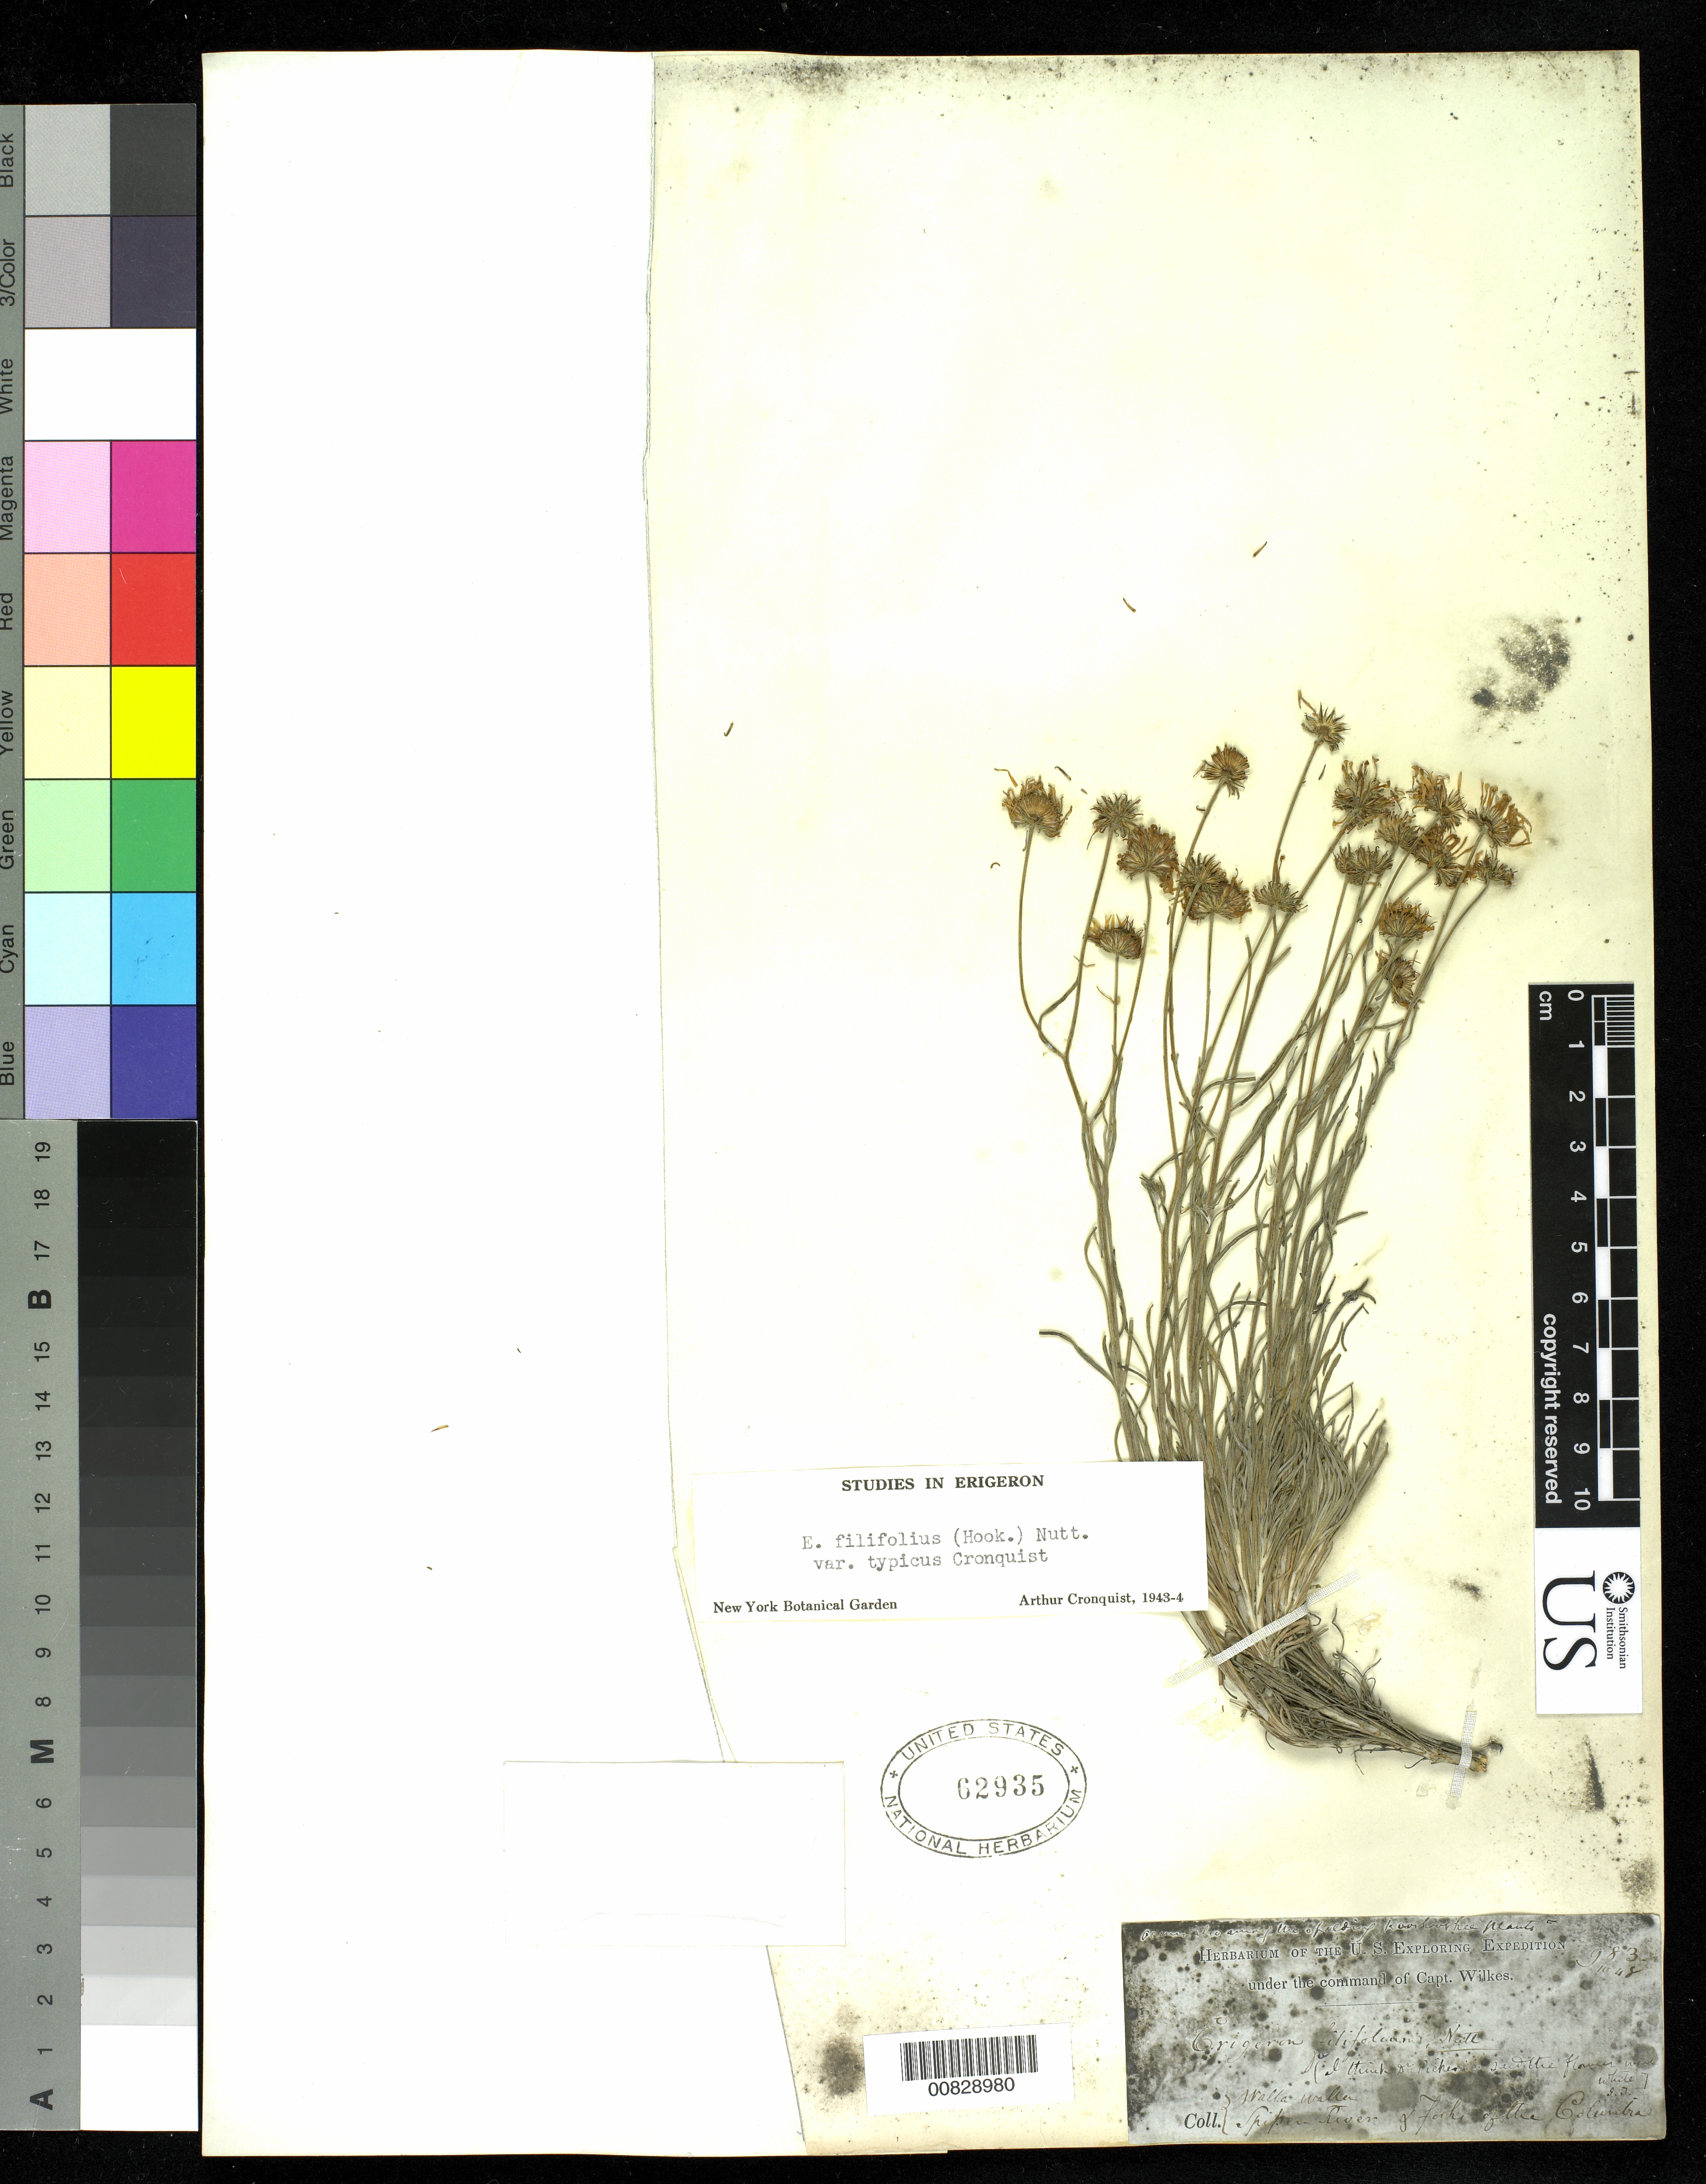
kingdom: Plantae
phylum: Tracheophyta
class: Magnoliopsida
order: Asterales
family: Asteraceae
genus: Erigeron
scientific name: Erigeron filifolius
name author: (Hook.) Nutt.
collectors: Wilkes Explor. Exped.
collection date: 1838/1842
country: United States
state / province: Washington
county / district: Walla Walla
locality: Walla walla and Forks of the Columbia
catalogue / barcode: US 62935